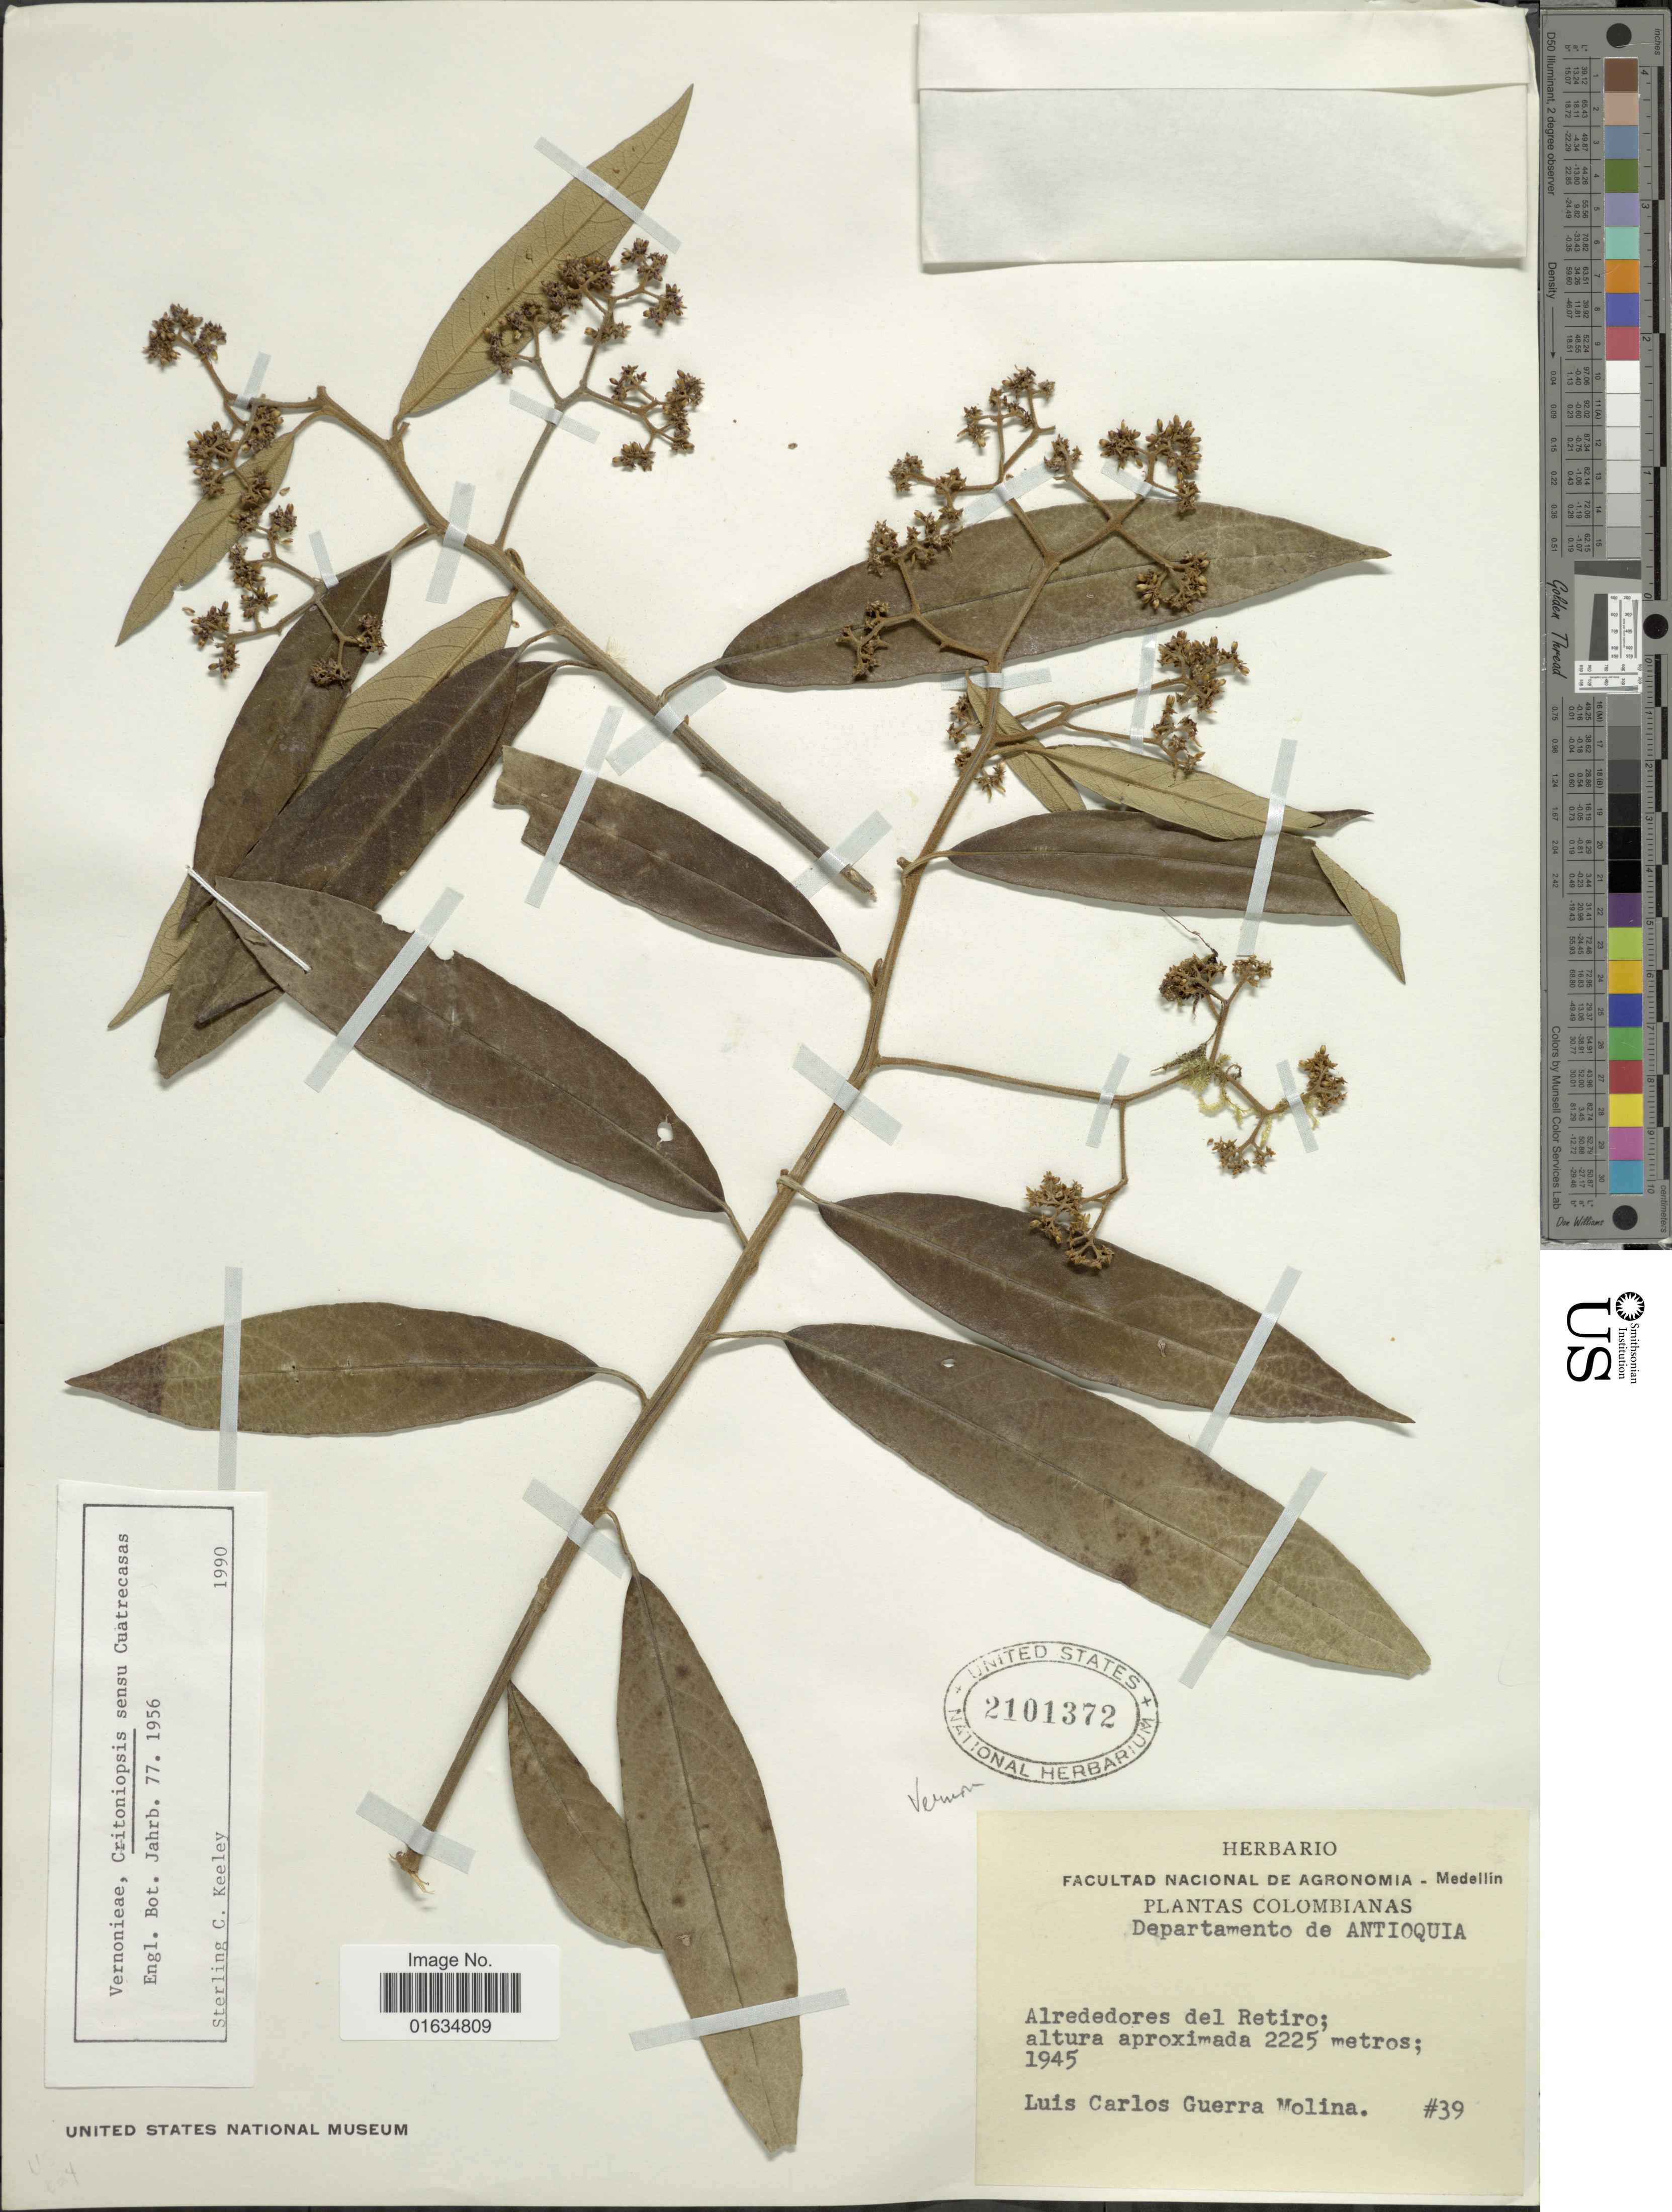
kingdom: Plantae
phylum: Tracheophyta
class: Magnoliopsida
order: Asterales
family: Asteraceae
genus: Critoniopsis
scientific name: Critoniopsis lindenii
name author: Sch. Bip.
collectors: L. Molina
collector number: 39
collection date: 1945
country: Colombia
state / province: Antioquia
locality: Alrededores del Retiro.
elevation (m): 2225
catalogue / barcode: US 2101372